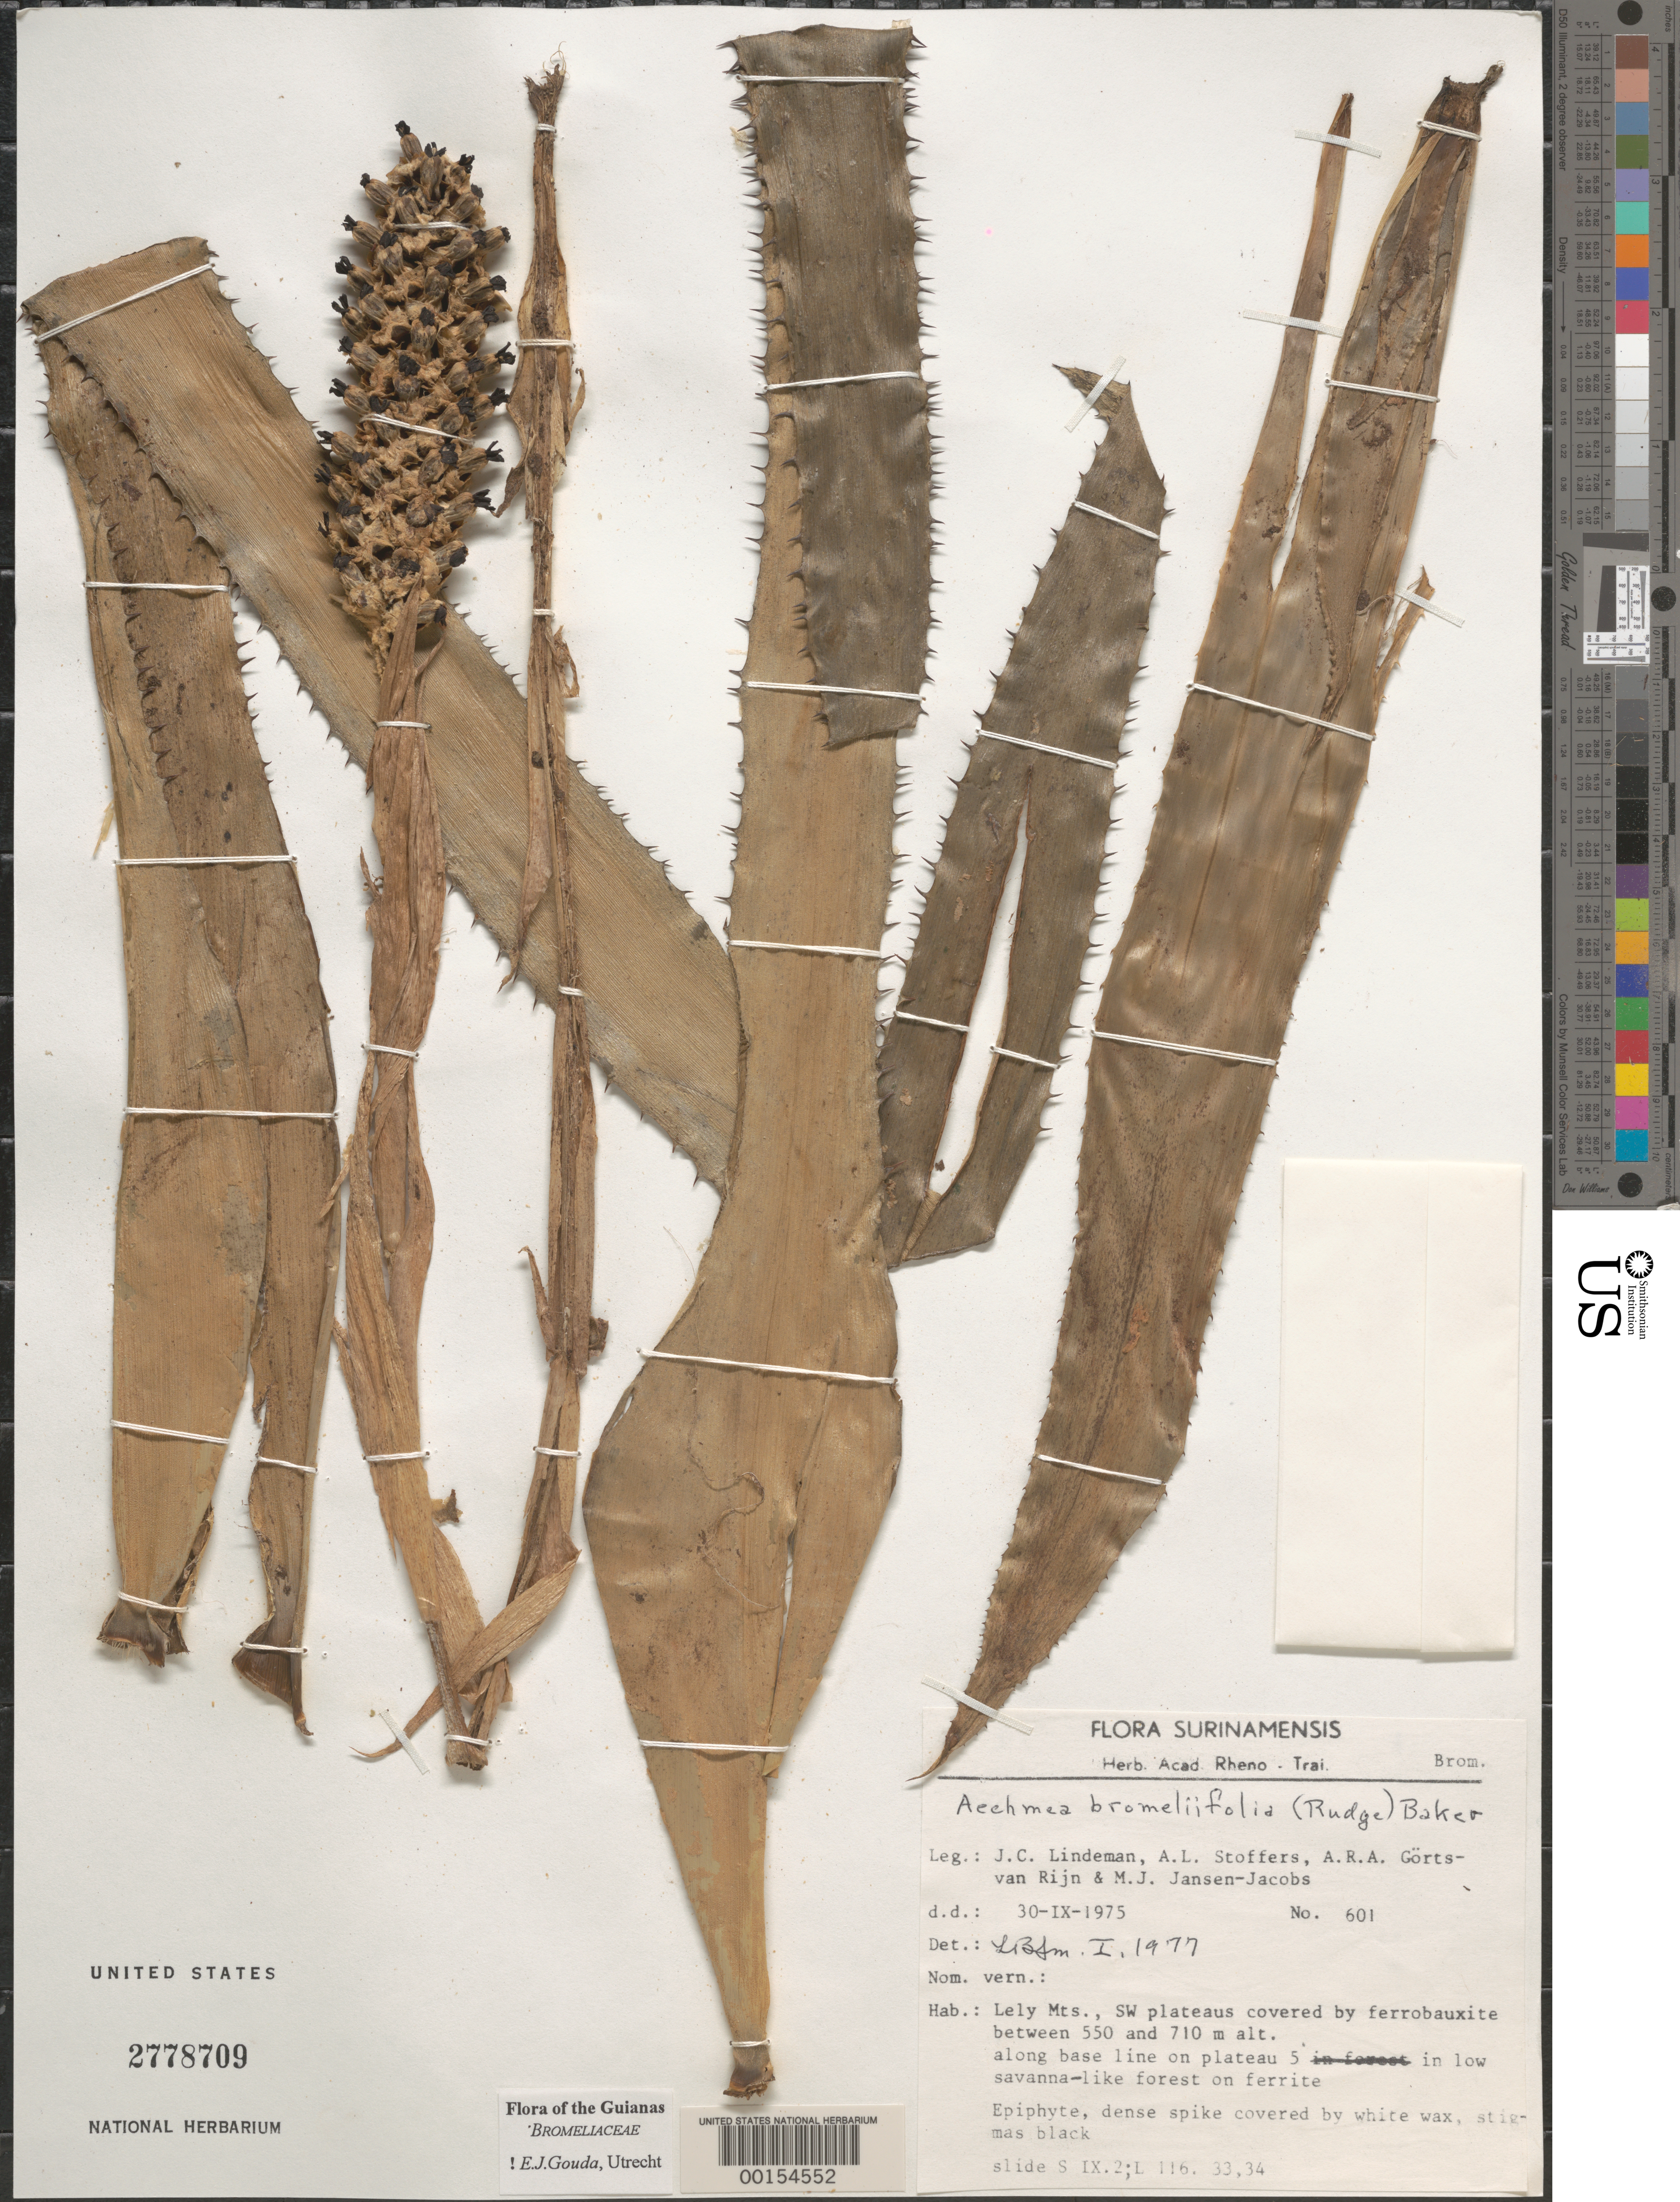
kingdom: Plantae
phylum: Tracheophyta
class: Liliopsida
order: Poales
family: Bromeliaceae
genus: Aechmea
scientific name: Aechmea bromeliifolia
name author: (Rudge) Baker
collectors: J. C. Lindeman, A. Stoffers, A. .R. A. Görts-van Rijn & M. J. Jansen-Jacobs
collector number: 601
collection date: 1975-09-30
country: Suriname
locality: Lely Mts., SW plateaus covered by ferrobauxite. Along base line on plateau 5 in low savanna-like forest on ferrite.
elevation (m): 550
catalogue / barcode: US 2778709